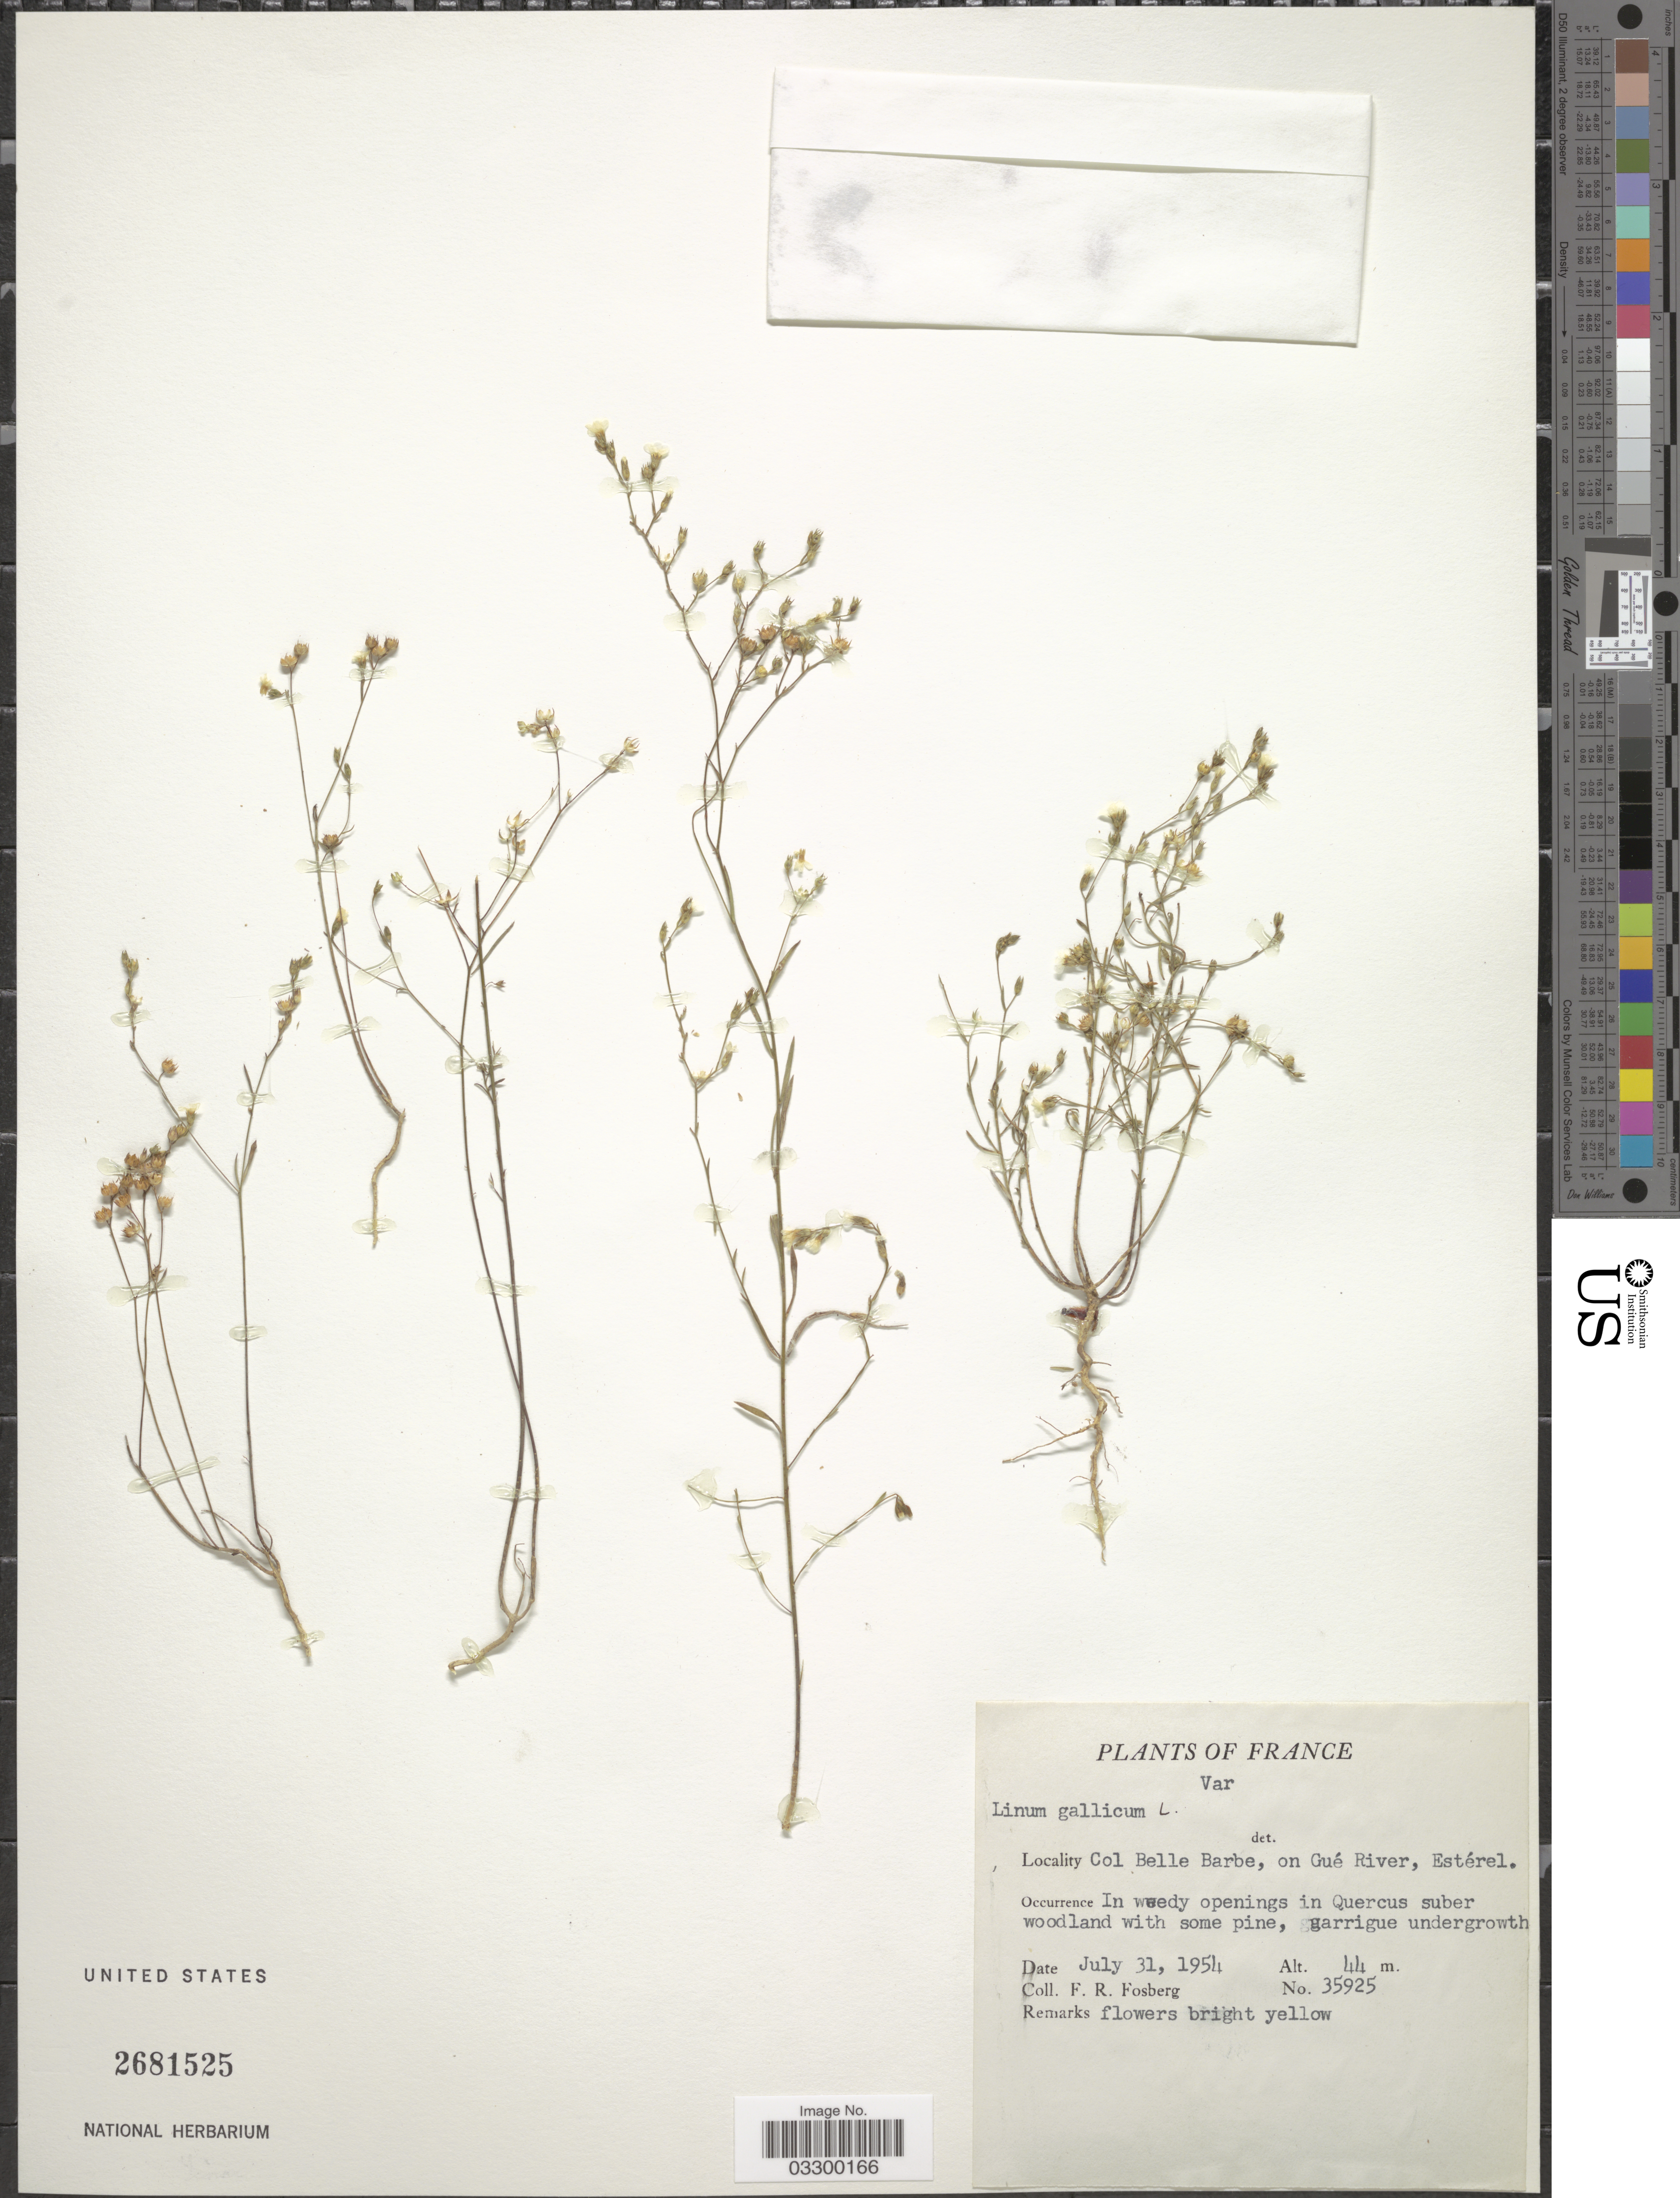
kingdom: Plantae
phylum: Tracheophyta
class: Magnoliopsida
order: Malpighiales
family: Linaceae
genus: Linum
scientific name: Linum gallicum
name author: L.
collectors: F. R. Fosberg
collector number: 35925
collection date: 1954-07-31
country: France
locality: Col Belle Barbe, on Gué River, Estérel.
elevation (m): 44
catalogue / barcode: US 2681525